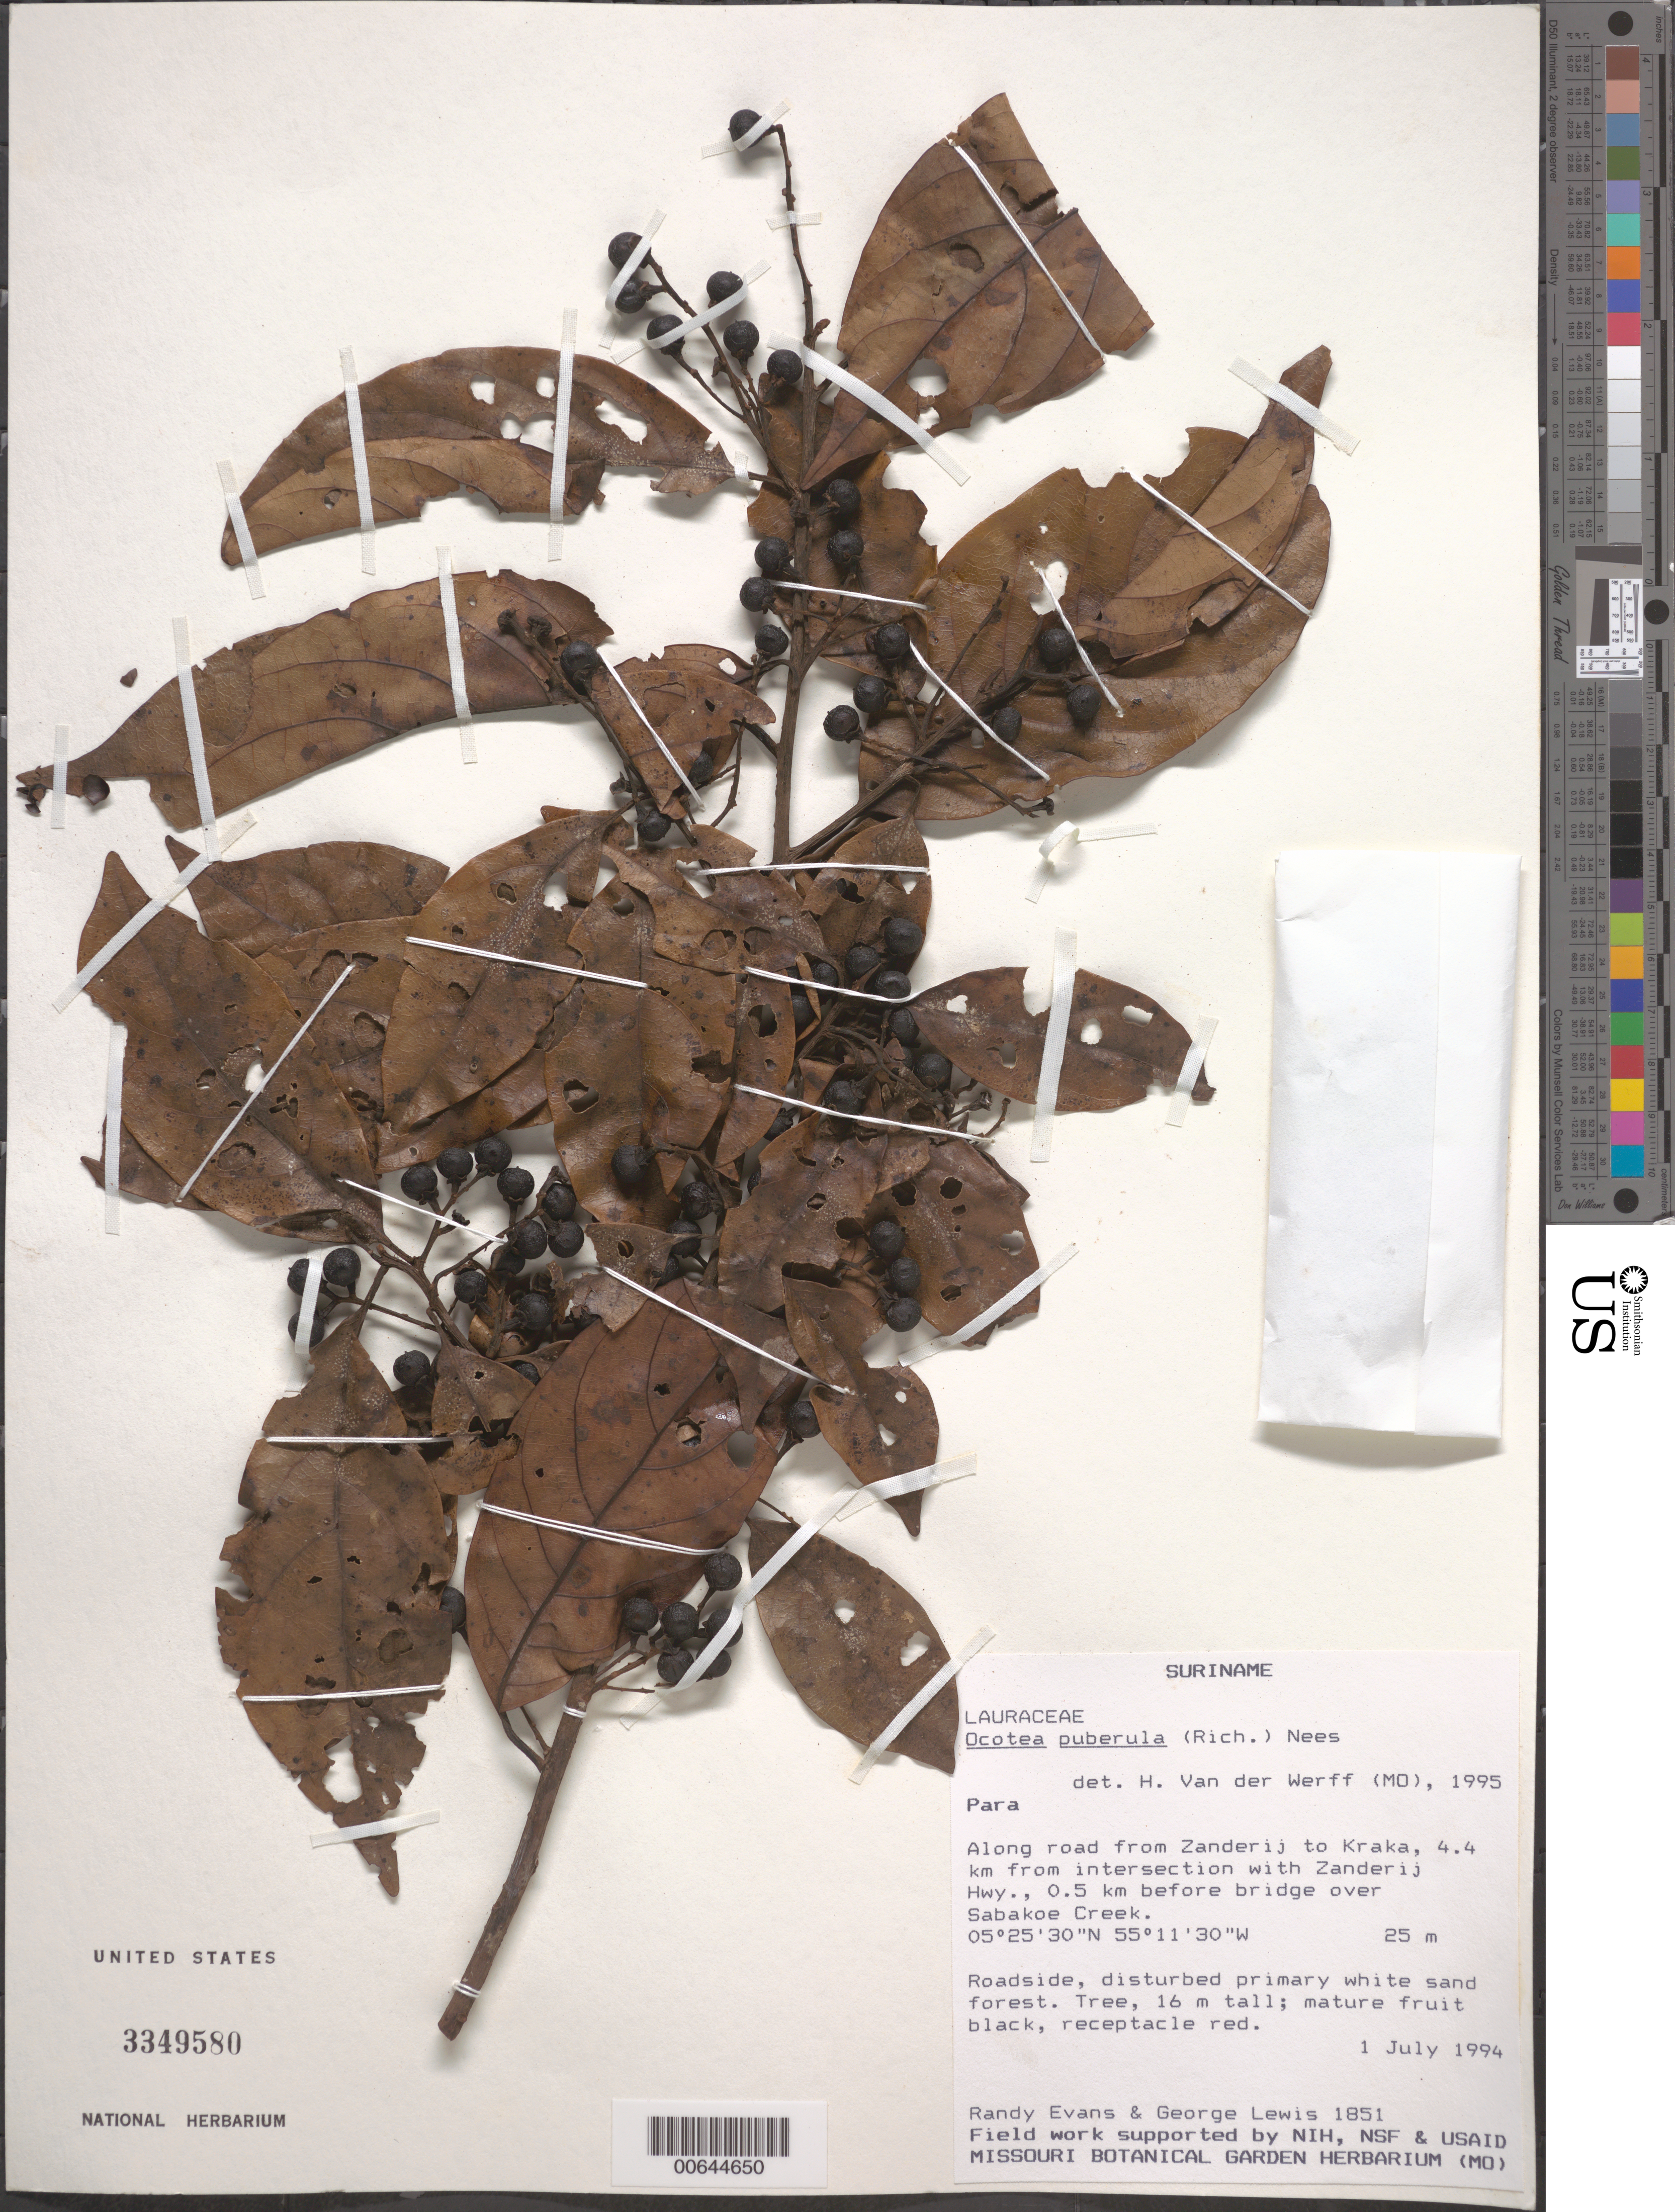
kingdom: Plantae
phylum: Tracheophyta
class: Magnoliopsida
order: Laurales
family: Lauraceae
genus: Ocotea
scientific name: Ocotea puberula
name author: (Rich.) Nees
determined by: van der Werff, H., (MO), Missouri Botanical Garden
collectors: R. Evans & G. Lewis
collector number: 1851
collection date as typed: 1-Jul-94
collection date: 1994-07-01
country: Suriname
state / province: Para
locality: Zanderij, road to Kraka, 4.4 km from intersection with Zanderij Hwy., 0.5 km before bridge over Sabokoe Creek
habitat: Roadside, disturbed primary white sand forest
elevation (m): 25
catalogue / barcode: US 3349580